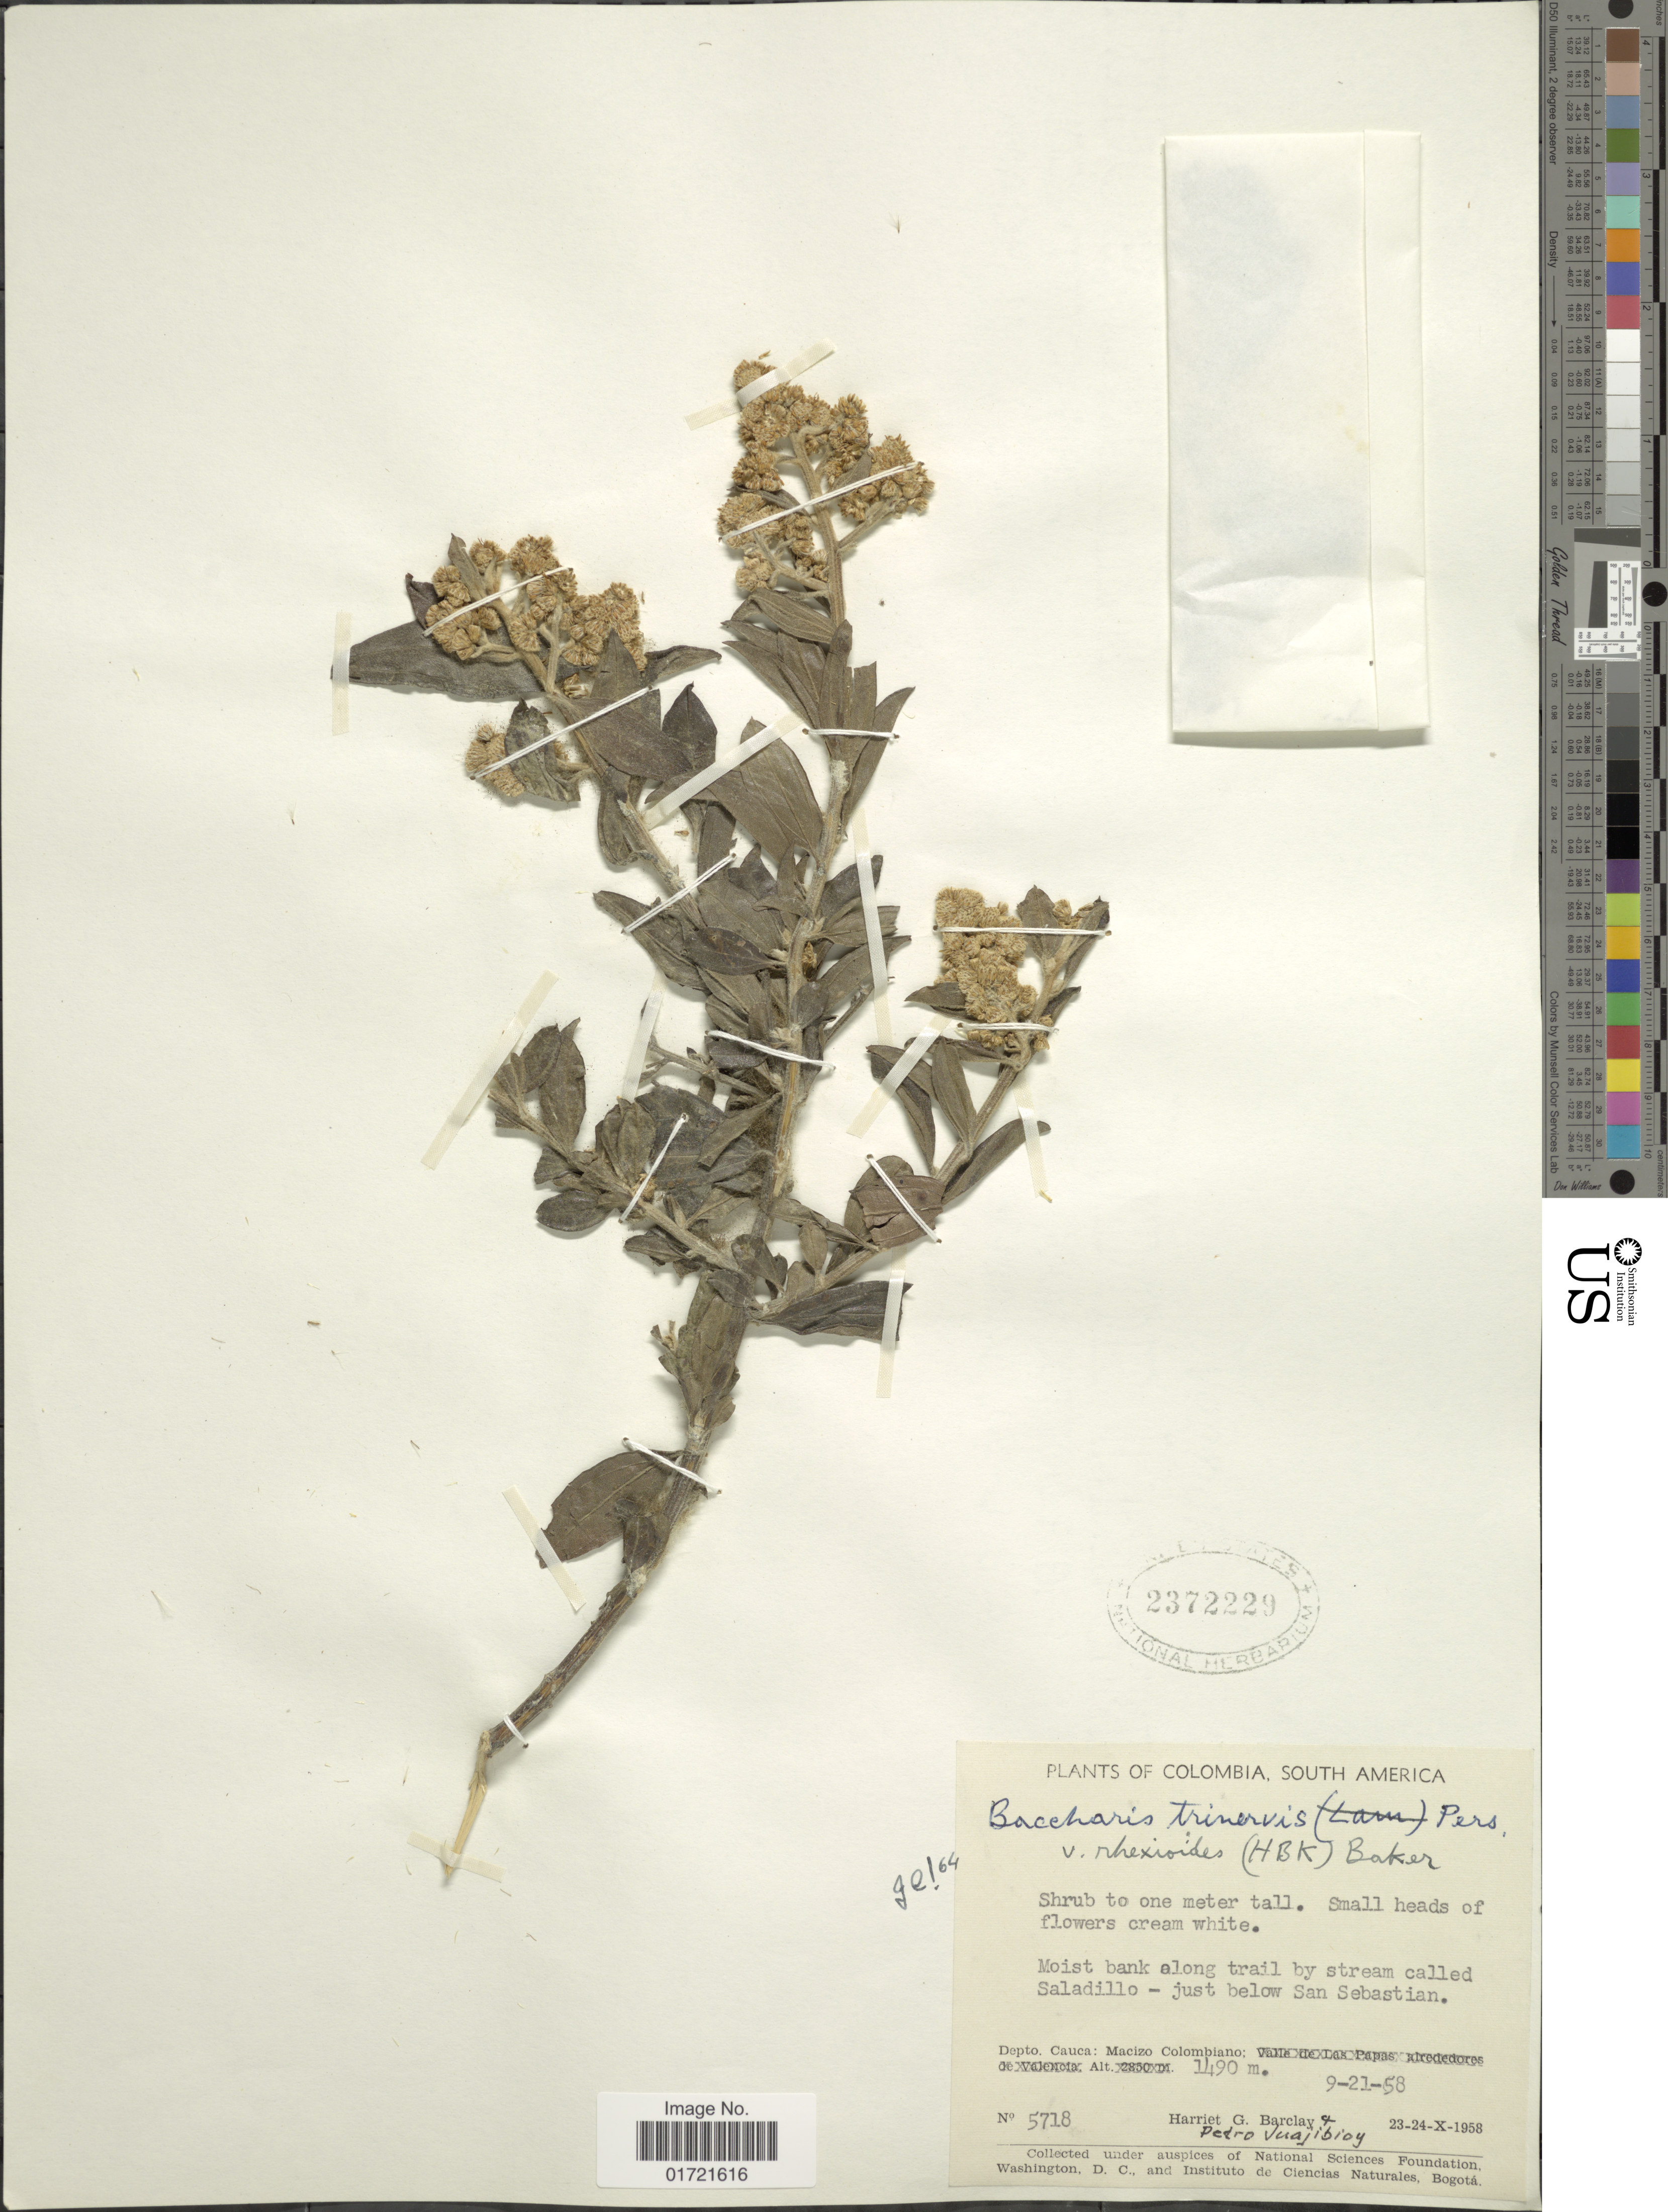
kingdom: Plantae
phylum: Tracheophyta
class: Magnoliopsida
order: Asterales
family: Asteraceae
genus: Baccharis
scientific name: Baccharis trinervis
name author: (Lam.) Pers.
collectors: H. G. Barclay & P. Juajibioy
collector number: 5718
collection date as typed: Transcribed d/m/y: 21/9/58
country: Colombia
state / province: Cauca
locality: Macizo Colombuiano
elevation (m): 1490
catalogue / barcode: US 2372229